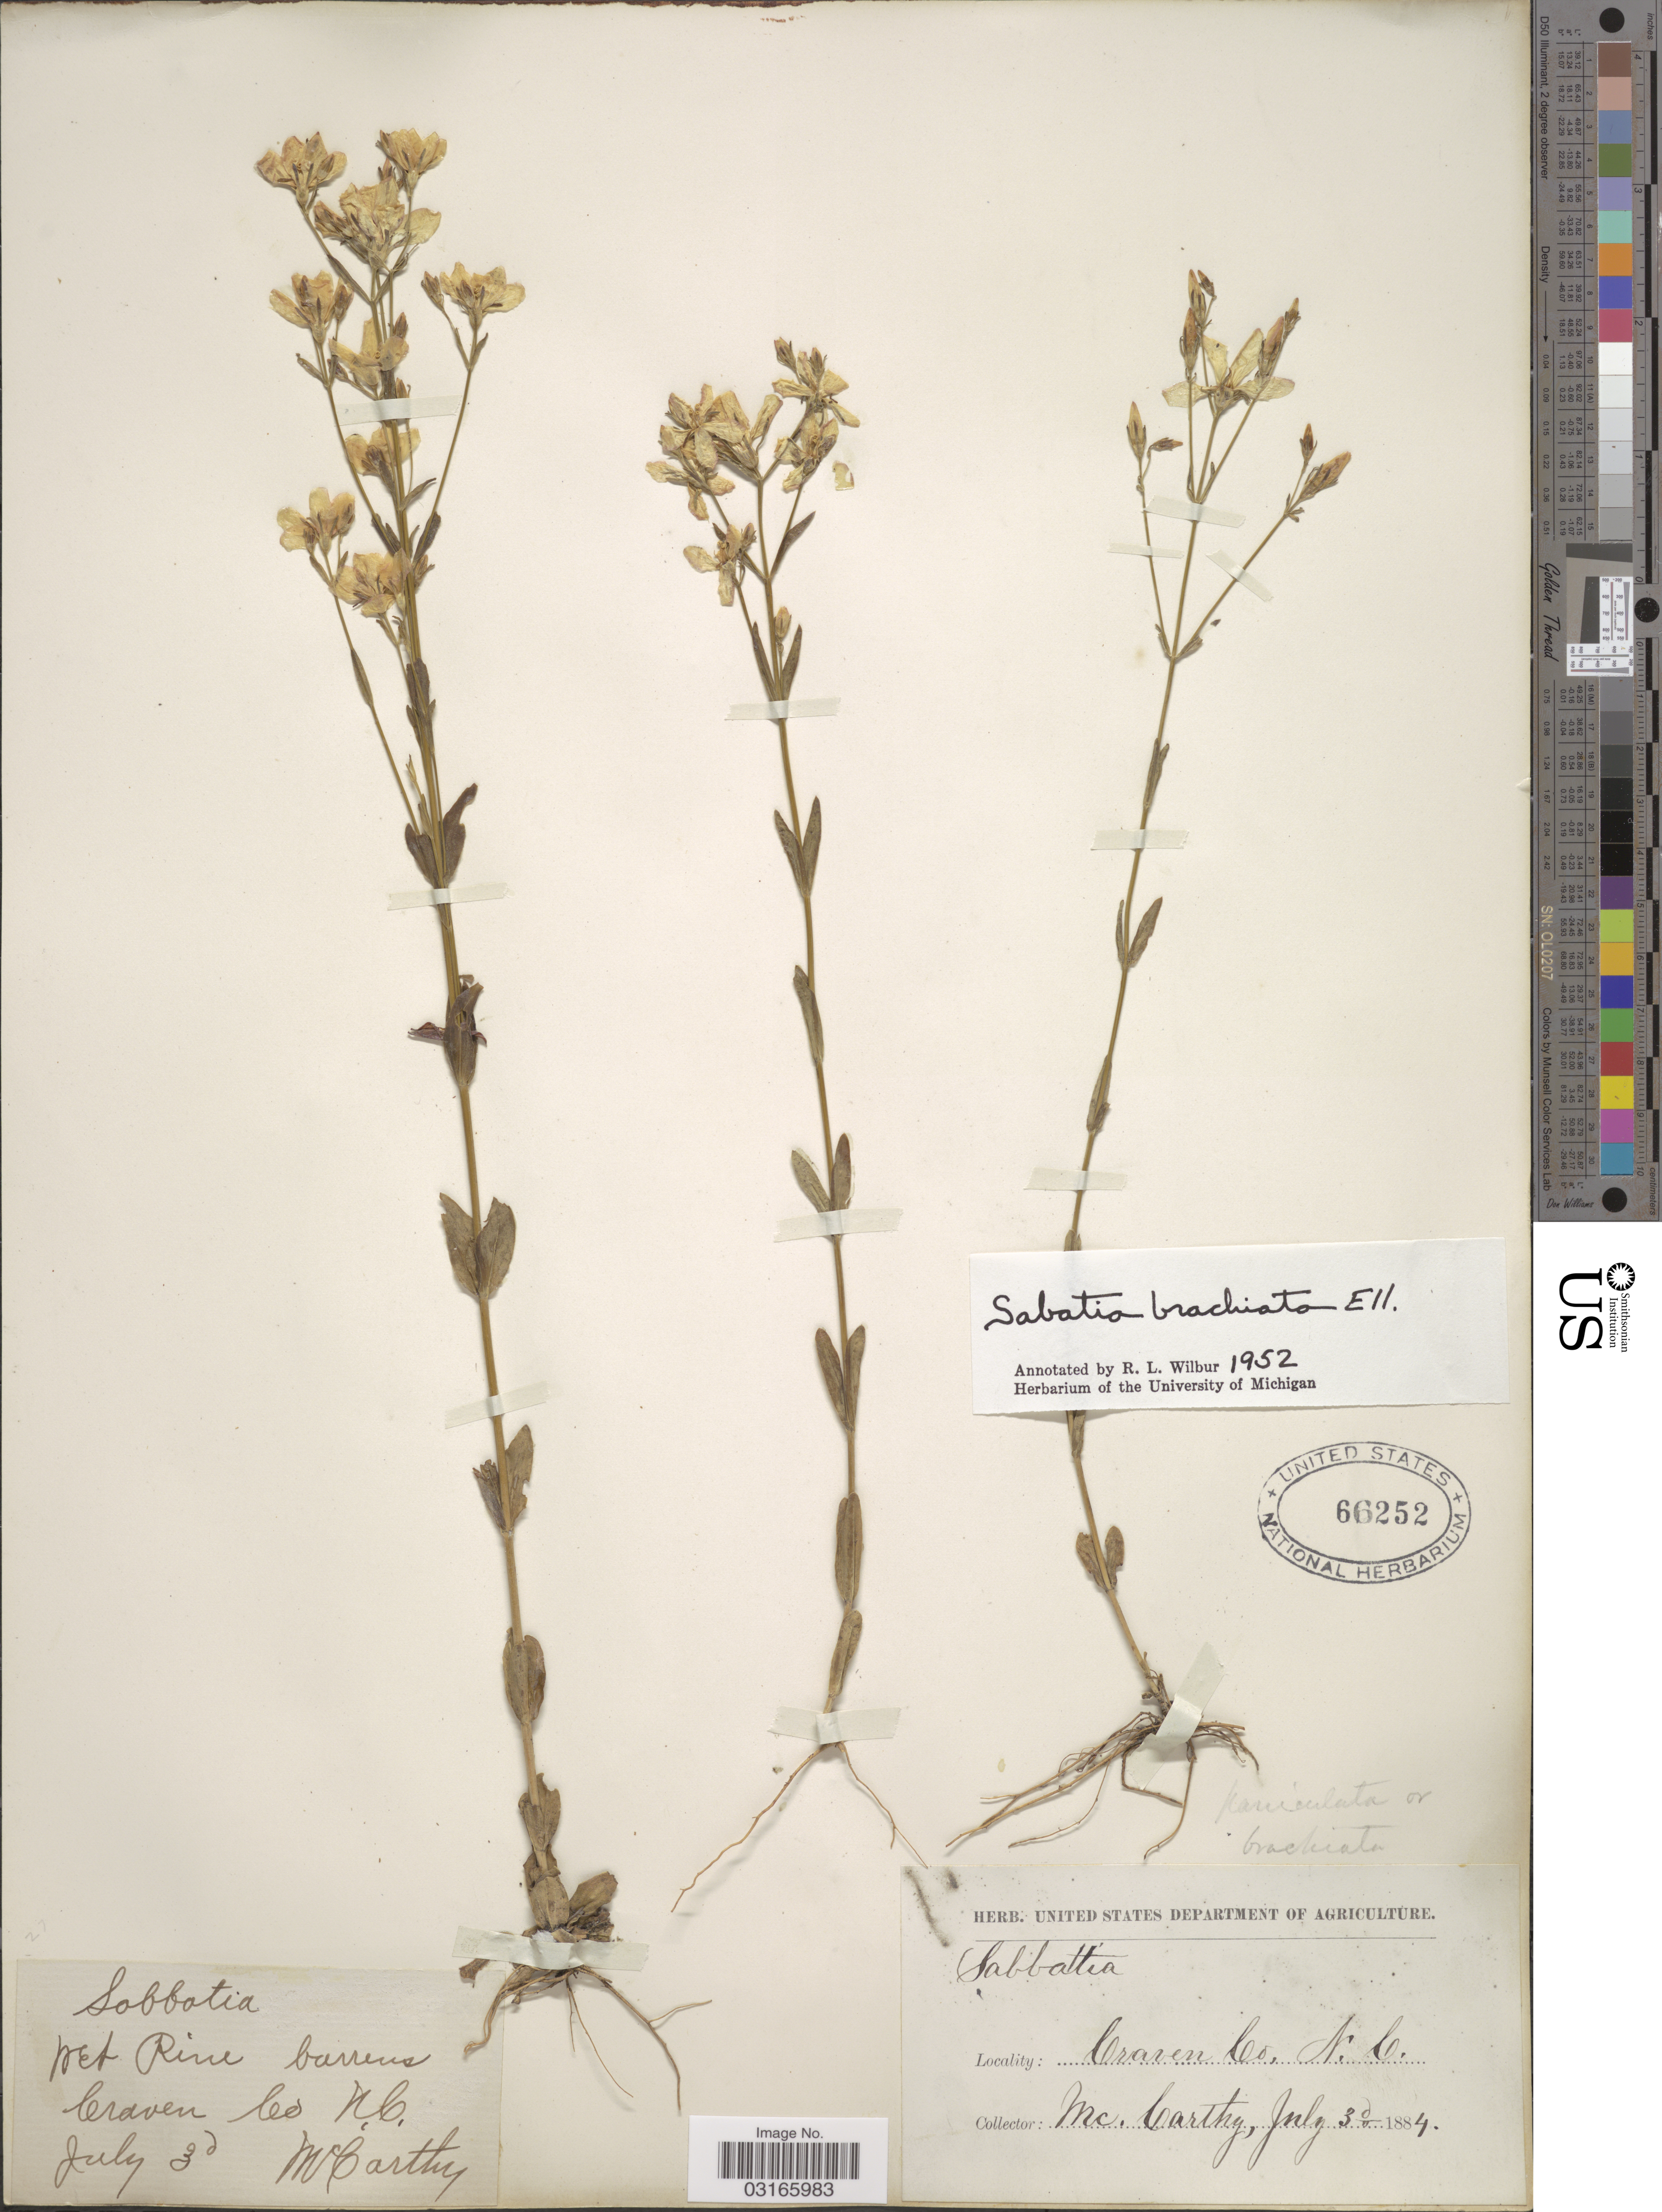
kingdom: Plantae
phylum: Tracheophyta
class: Magnoliopsida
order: Gentianales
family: Gentianaceae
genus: Sabatia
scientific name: Sabatia brachiata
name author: Elliott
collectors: -- McCarthy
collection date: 1884-07-03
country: United States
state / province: North Carolina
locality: Wet pine barrens, Craven Co.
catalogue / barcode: US 66252